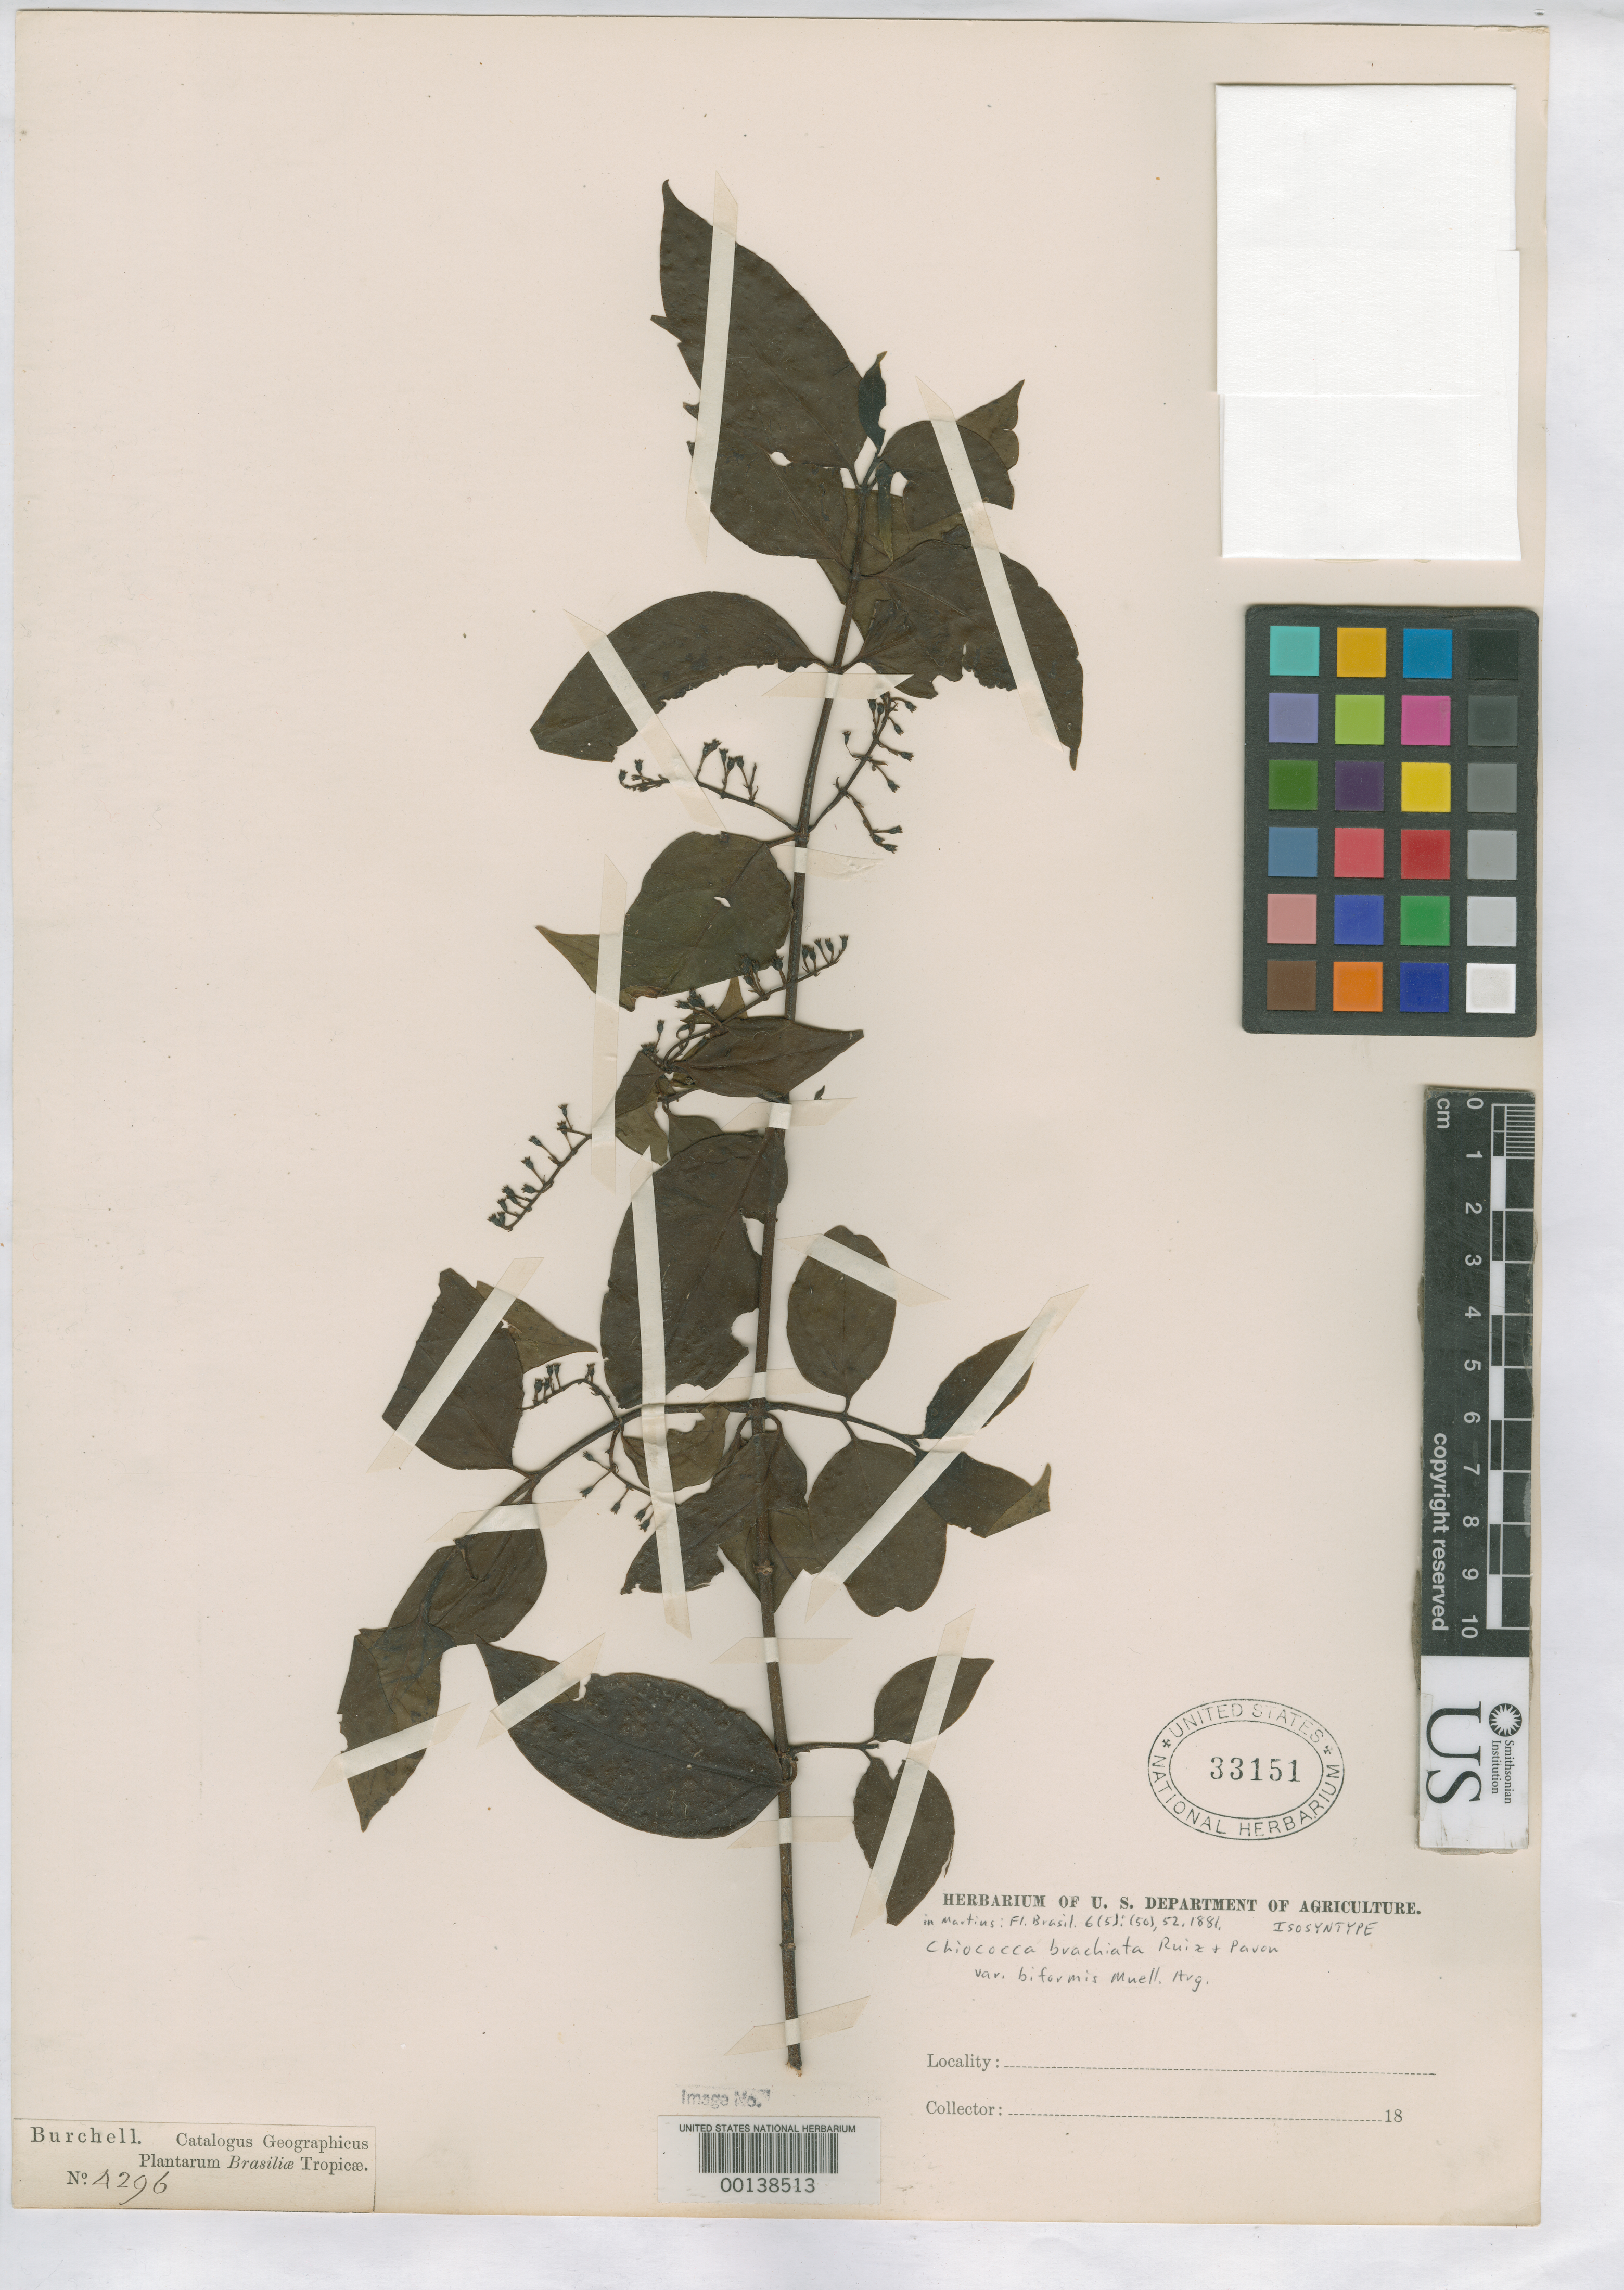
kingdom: Plantae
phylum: Tracheophyta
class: Magnoliopsida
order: Gentianales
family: Rubiaceae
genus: Chiococca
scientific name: Chiococca brachiata var. biformis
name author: Müll. Arg. in Mart.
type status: Isosyntype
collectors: W. J. Burchell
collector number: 4296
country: Brazil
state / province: Minas Gerais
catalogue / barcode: US 33151